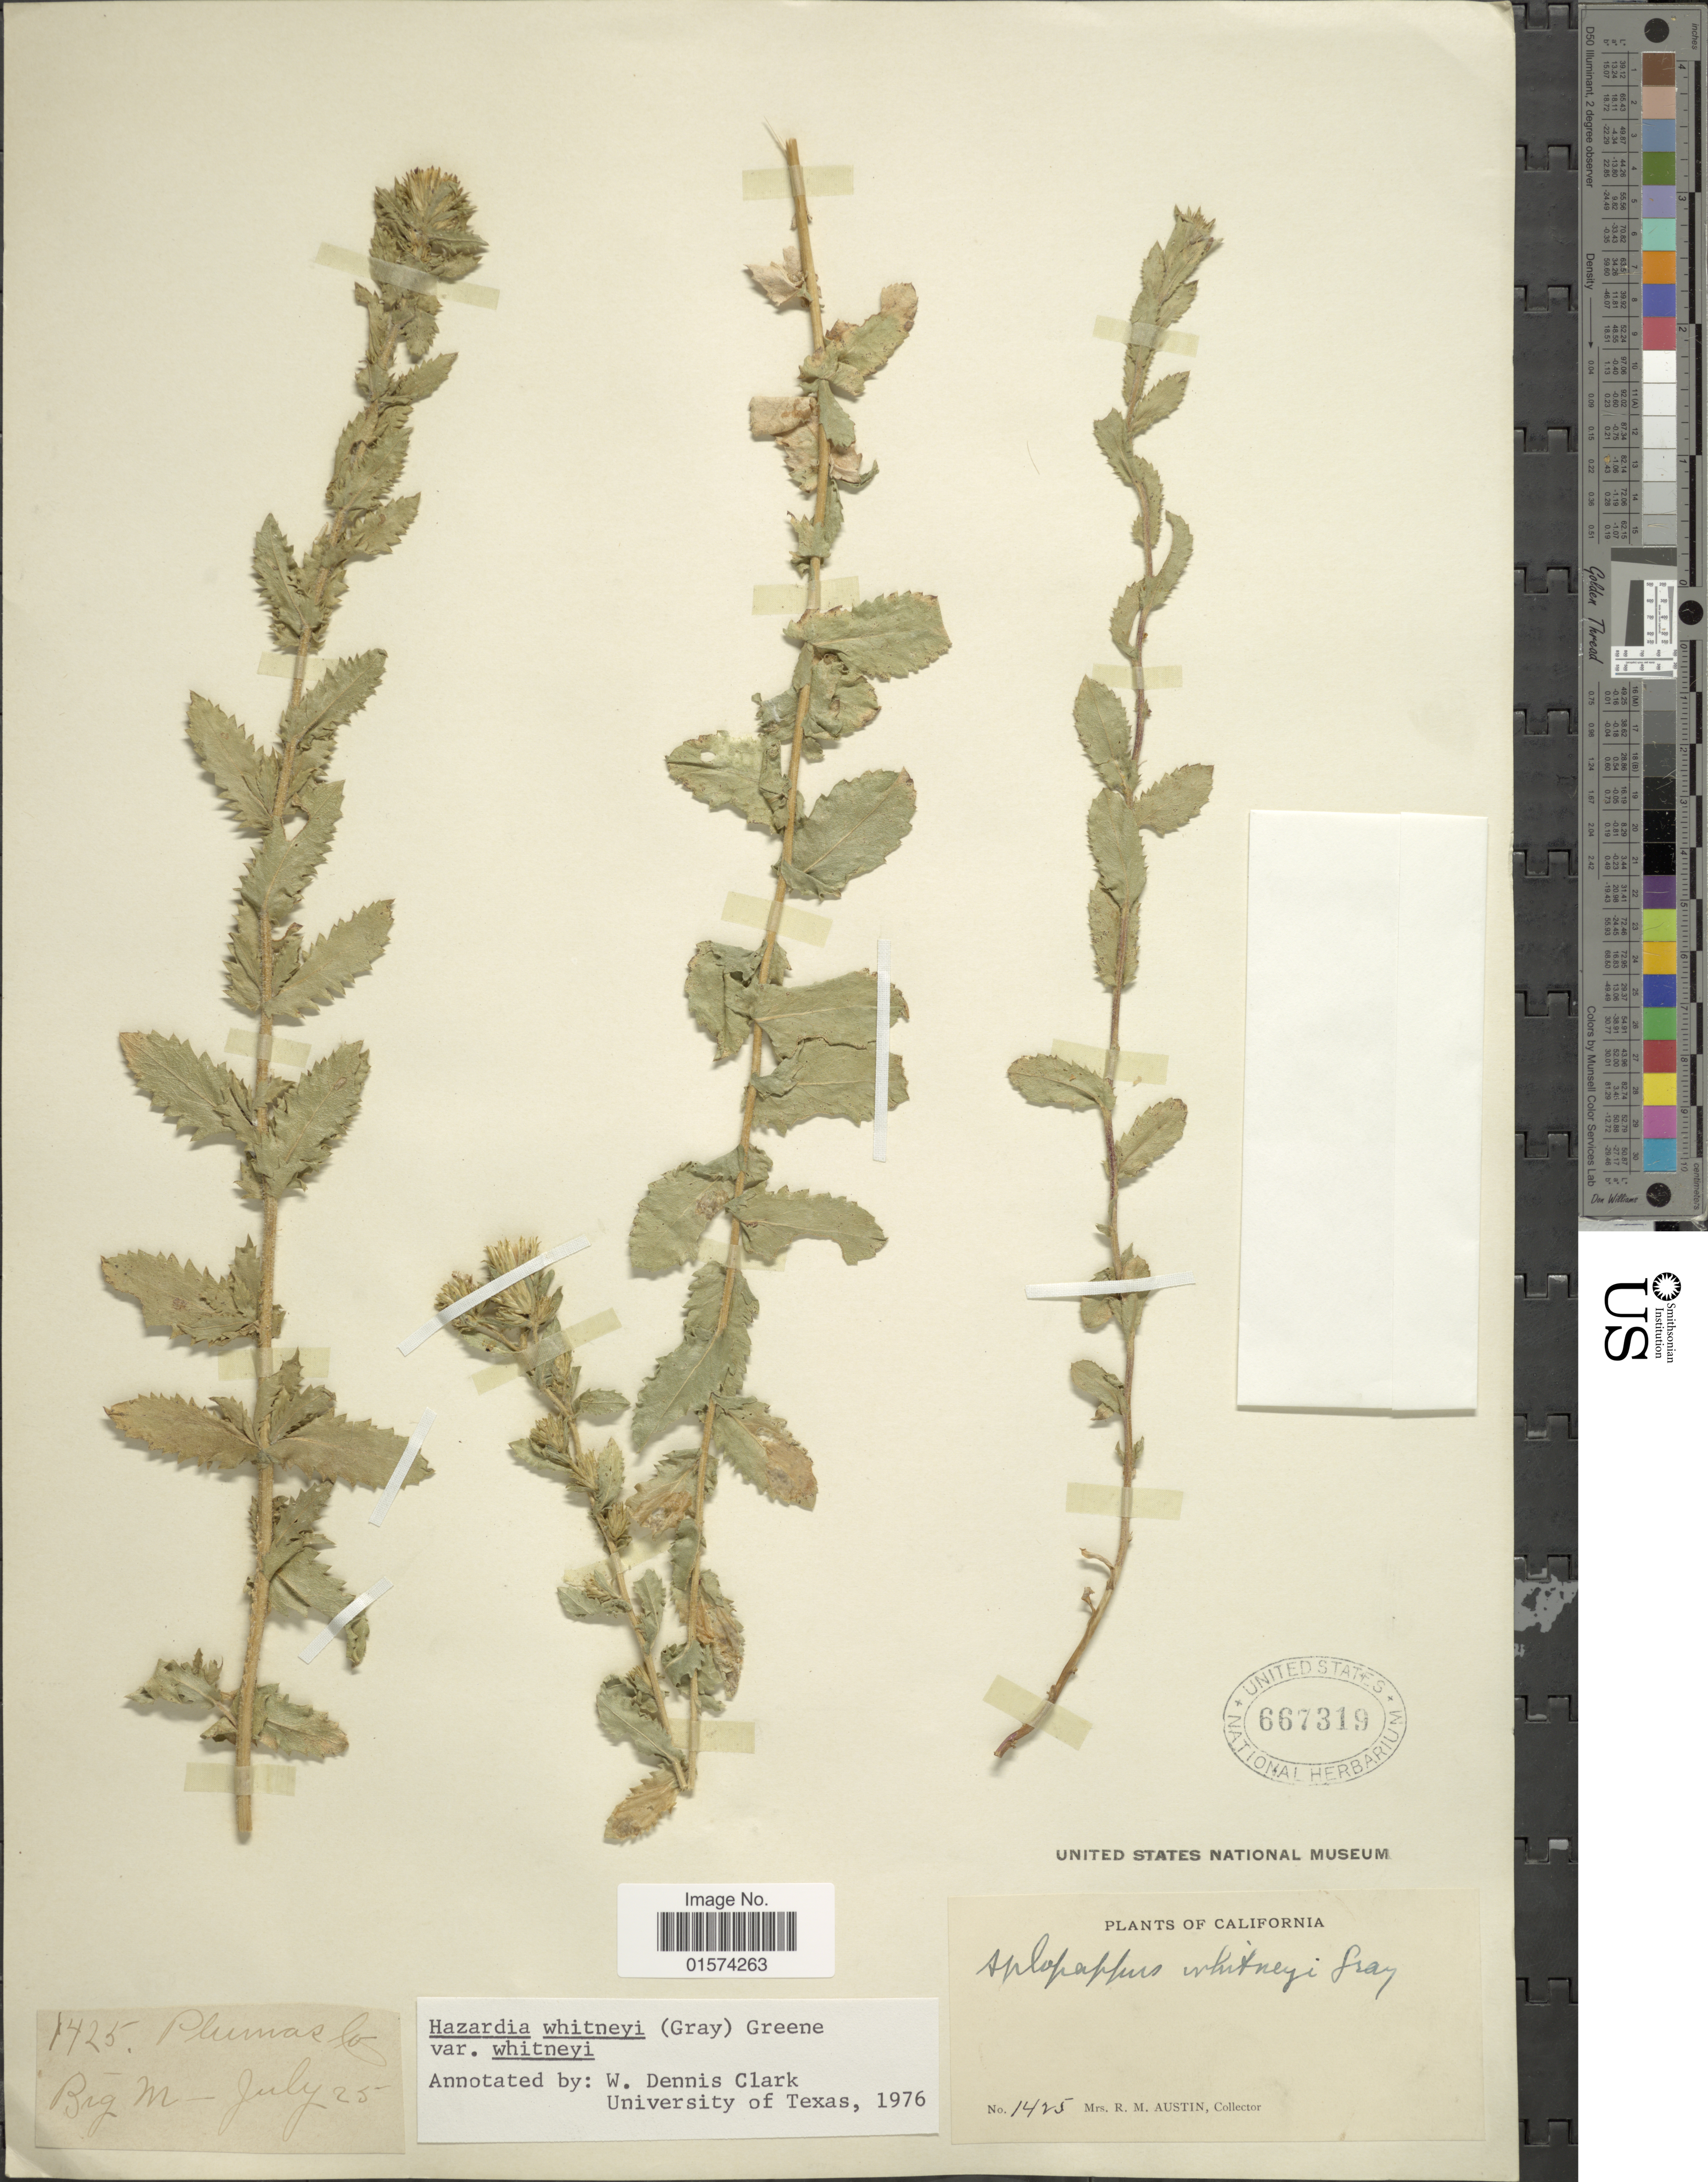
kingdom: Plantae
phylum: Tracheophyta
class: Magnoliopsida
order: Asterales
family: Asteraceae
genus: Hazardia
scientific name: Hazardia whitneyi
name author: (A. Gray) Greene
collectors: R. Austin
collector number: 1425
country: United States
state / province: California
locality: Big M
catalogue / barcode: US 667319